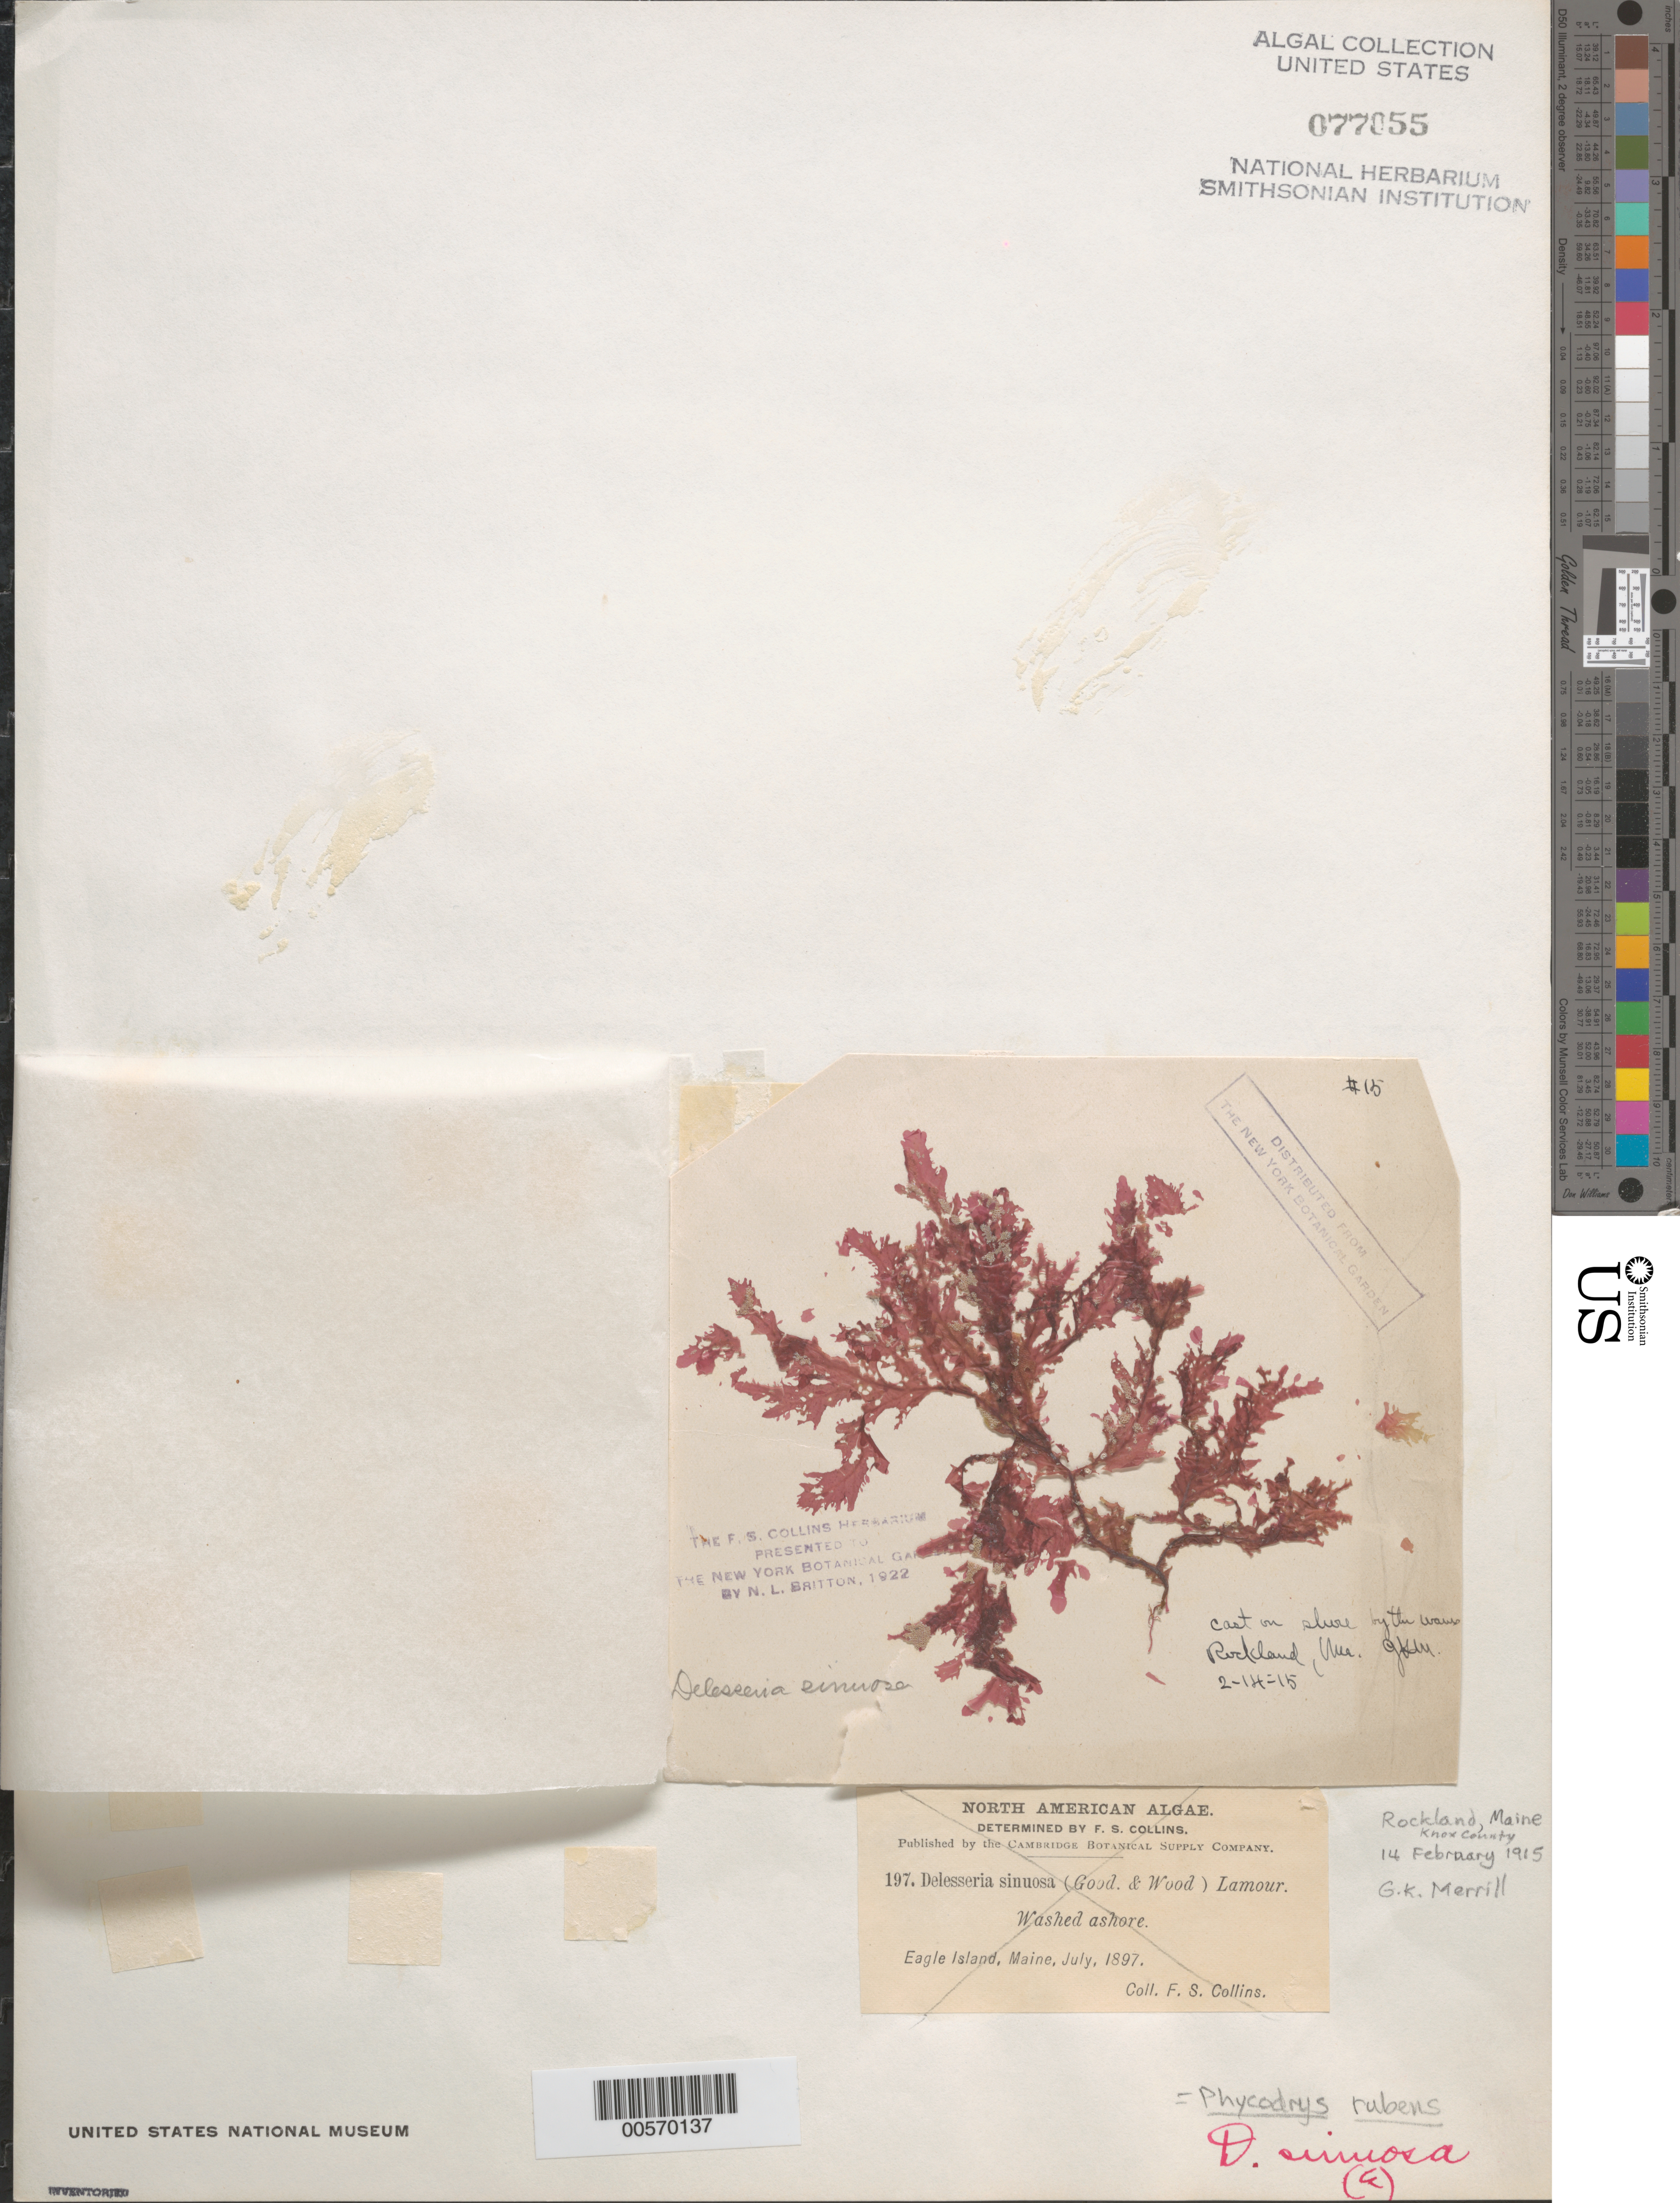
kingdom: Plantae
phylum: Rhodophyta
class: Florideophyceae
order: Ceramiales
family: Delesseriaceae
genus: Phycodrys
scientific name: Phycodrys rubens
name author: (L.) Batters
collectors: G. K. Merrill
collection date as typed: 14 Feb 1915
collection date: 1915-02-14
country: United States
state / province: Maine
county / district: Knox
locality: Rockland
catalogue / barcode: US 77055